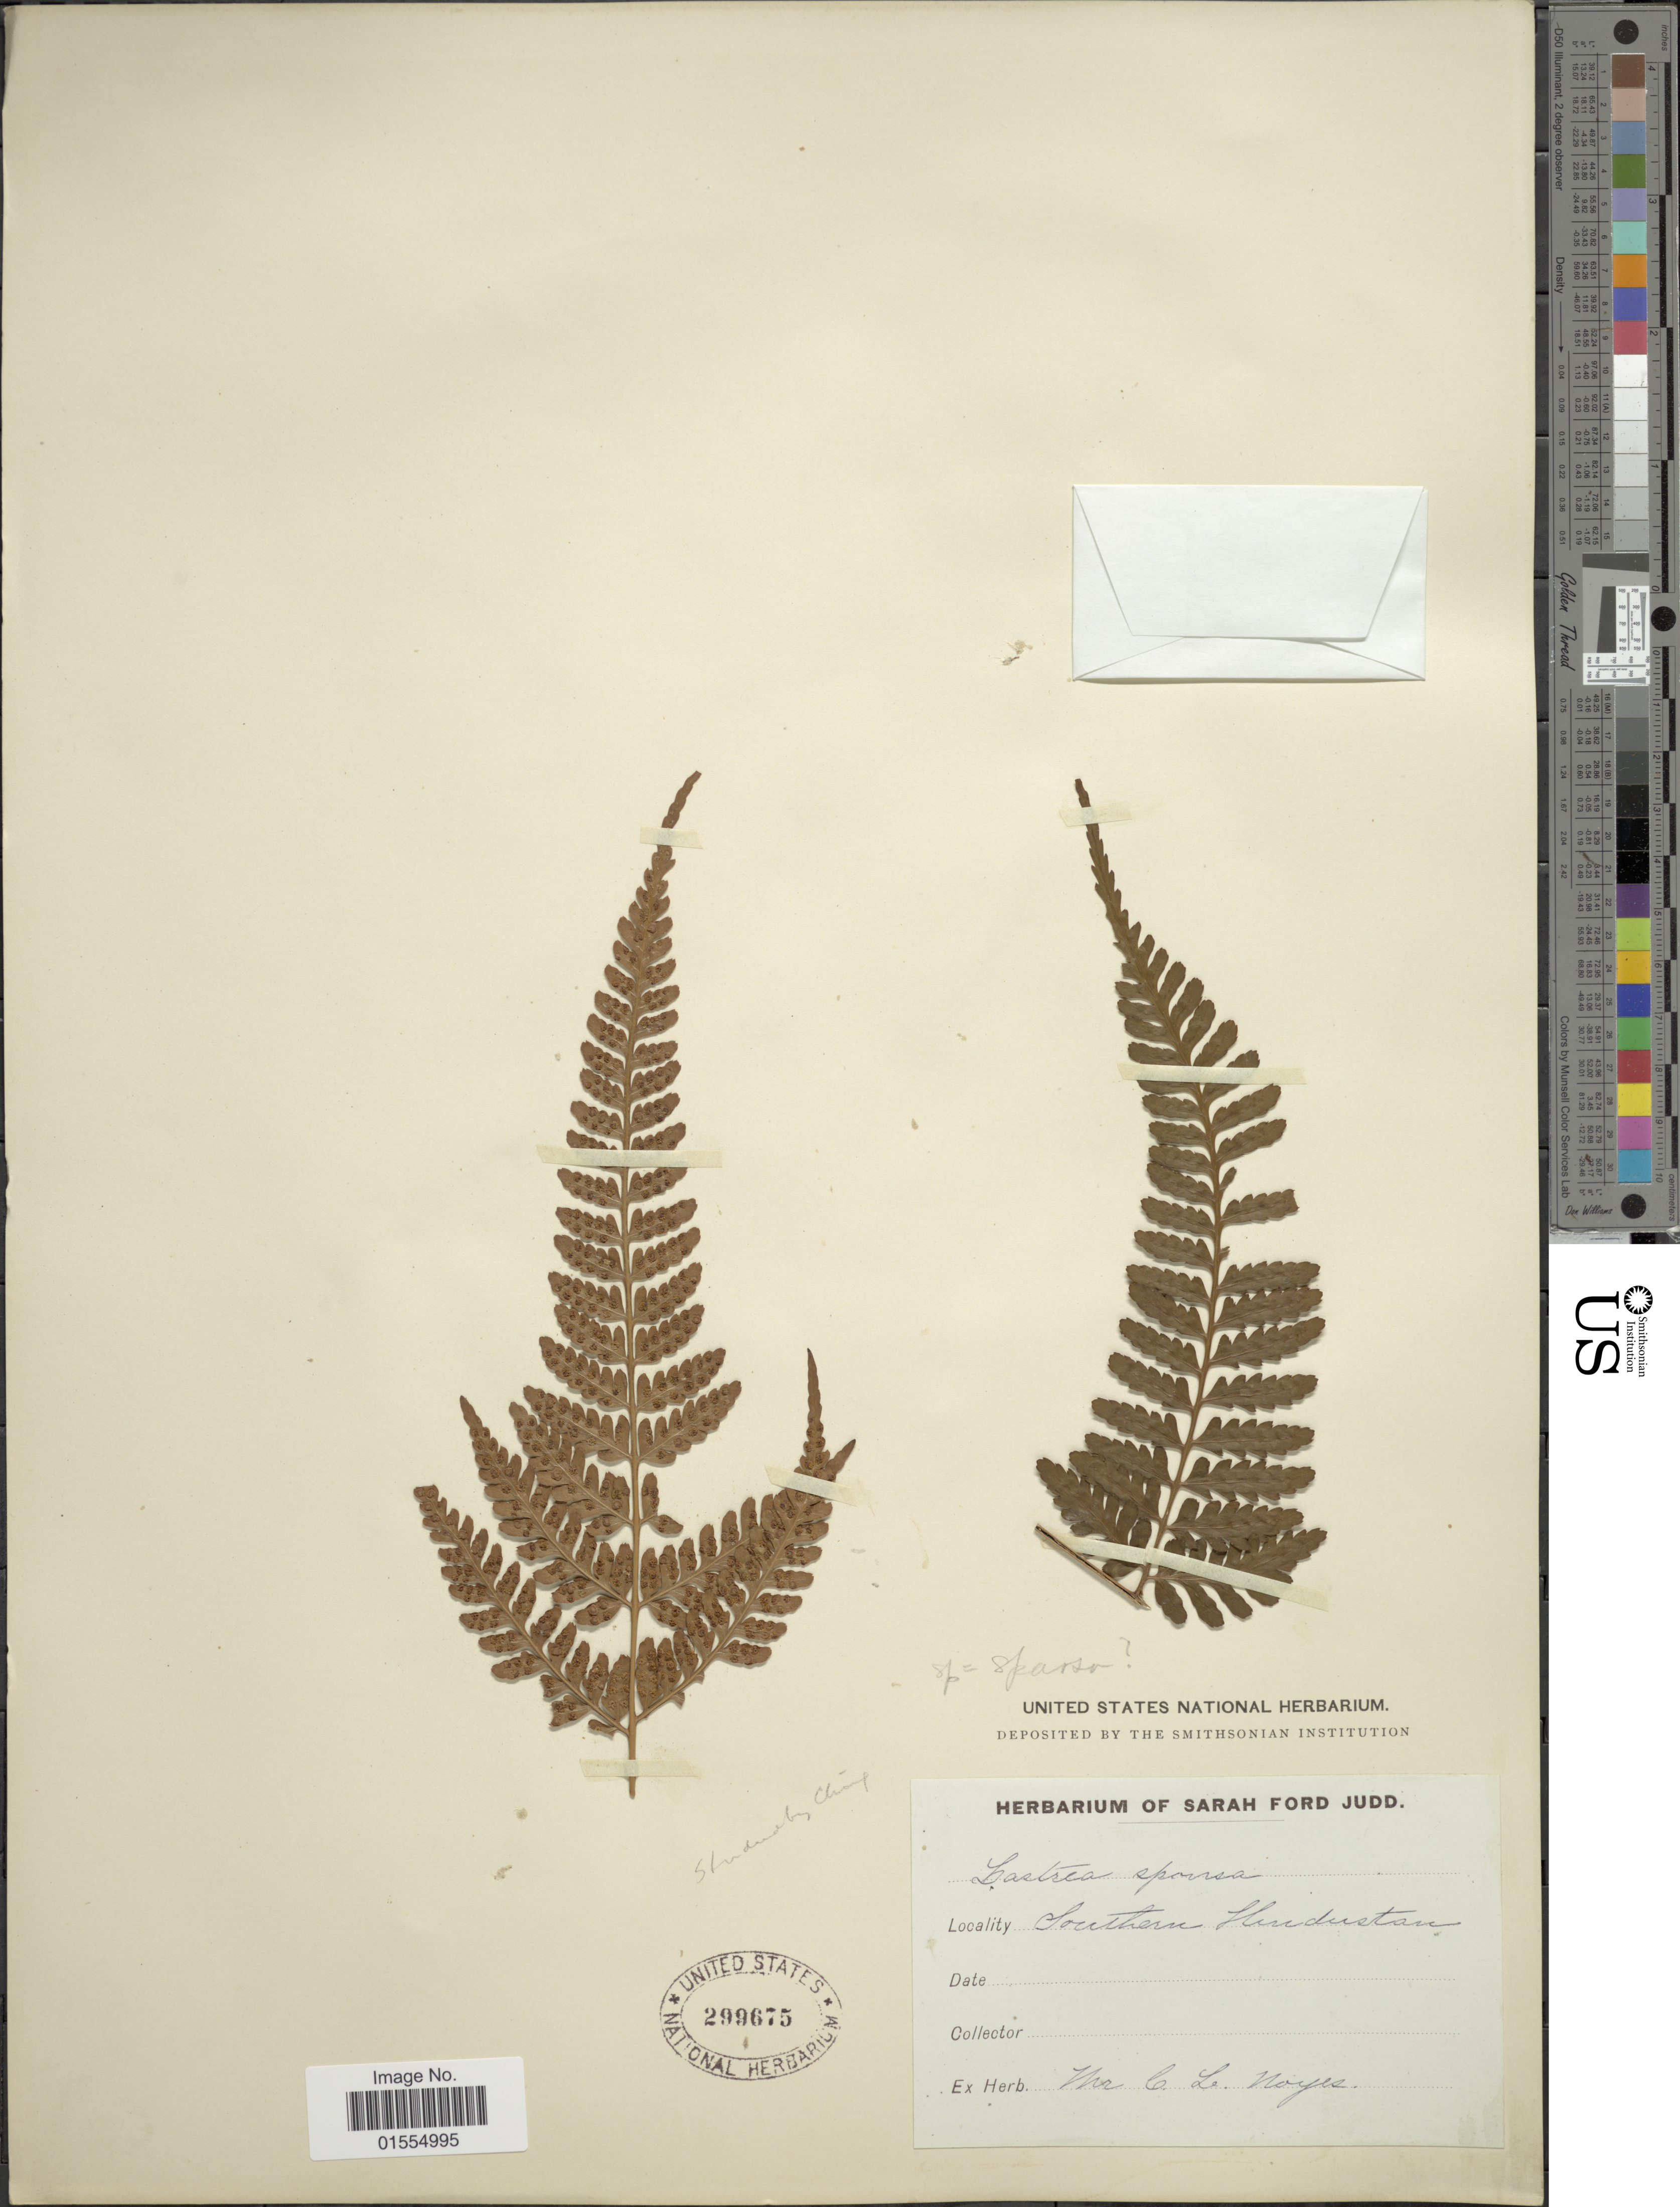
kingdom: Plantae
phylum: Tracheophyta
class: Polypodiopsida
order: Polypodiales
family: Dryopteridaceae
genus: Dryopteris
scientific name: Dryopteris sparsa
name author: (D. Don) Kuntze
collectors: ex herb. C. L. Noyes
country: India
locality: Southern Hindustan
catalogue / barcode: US 299675